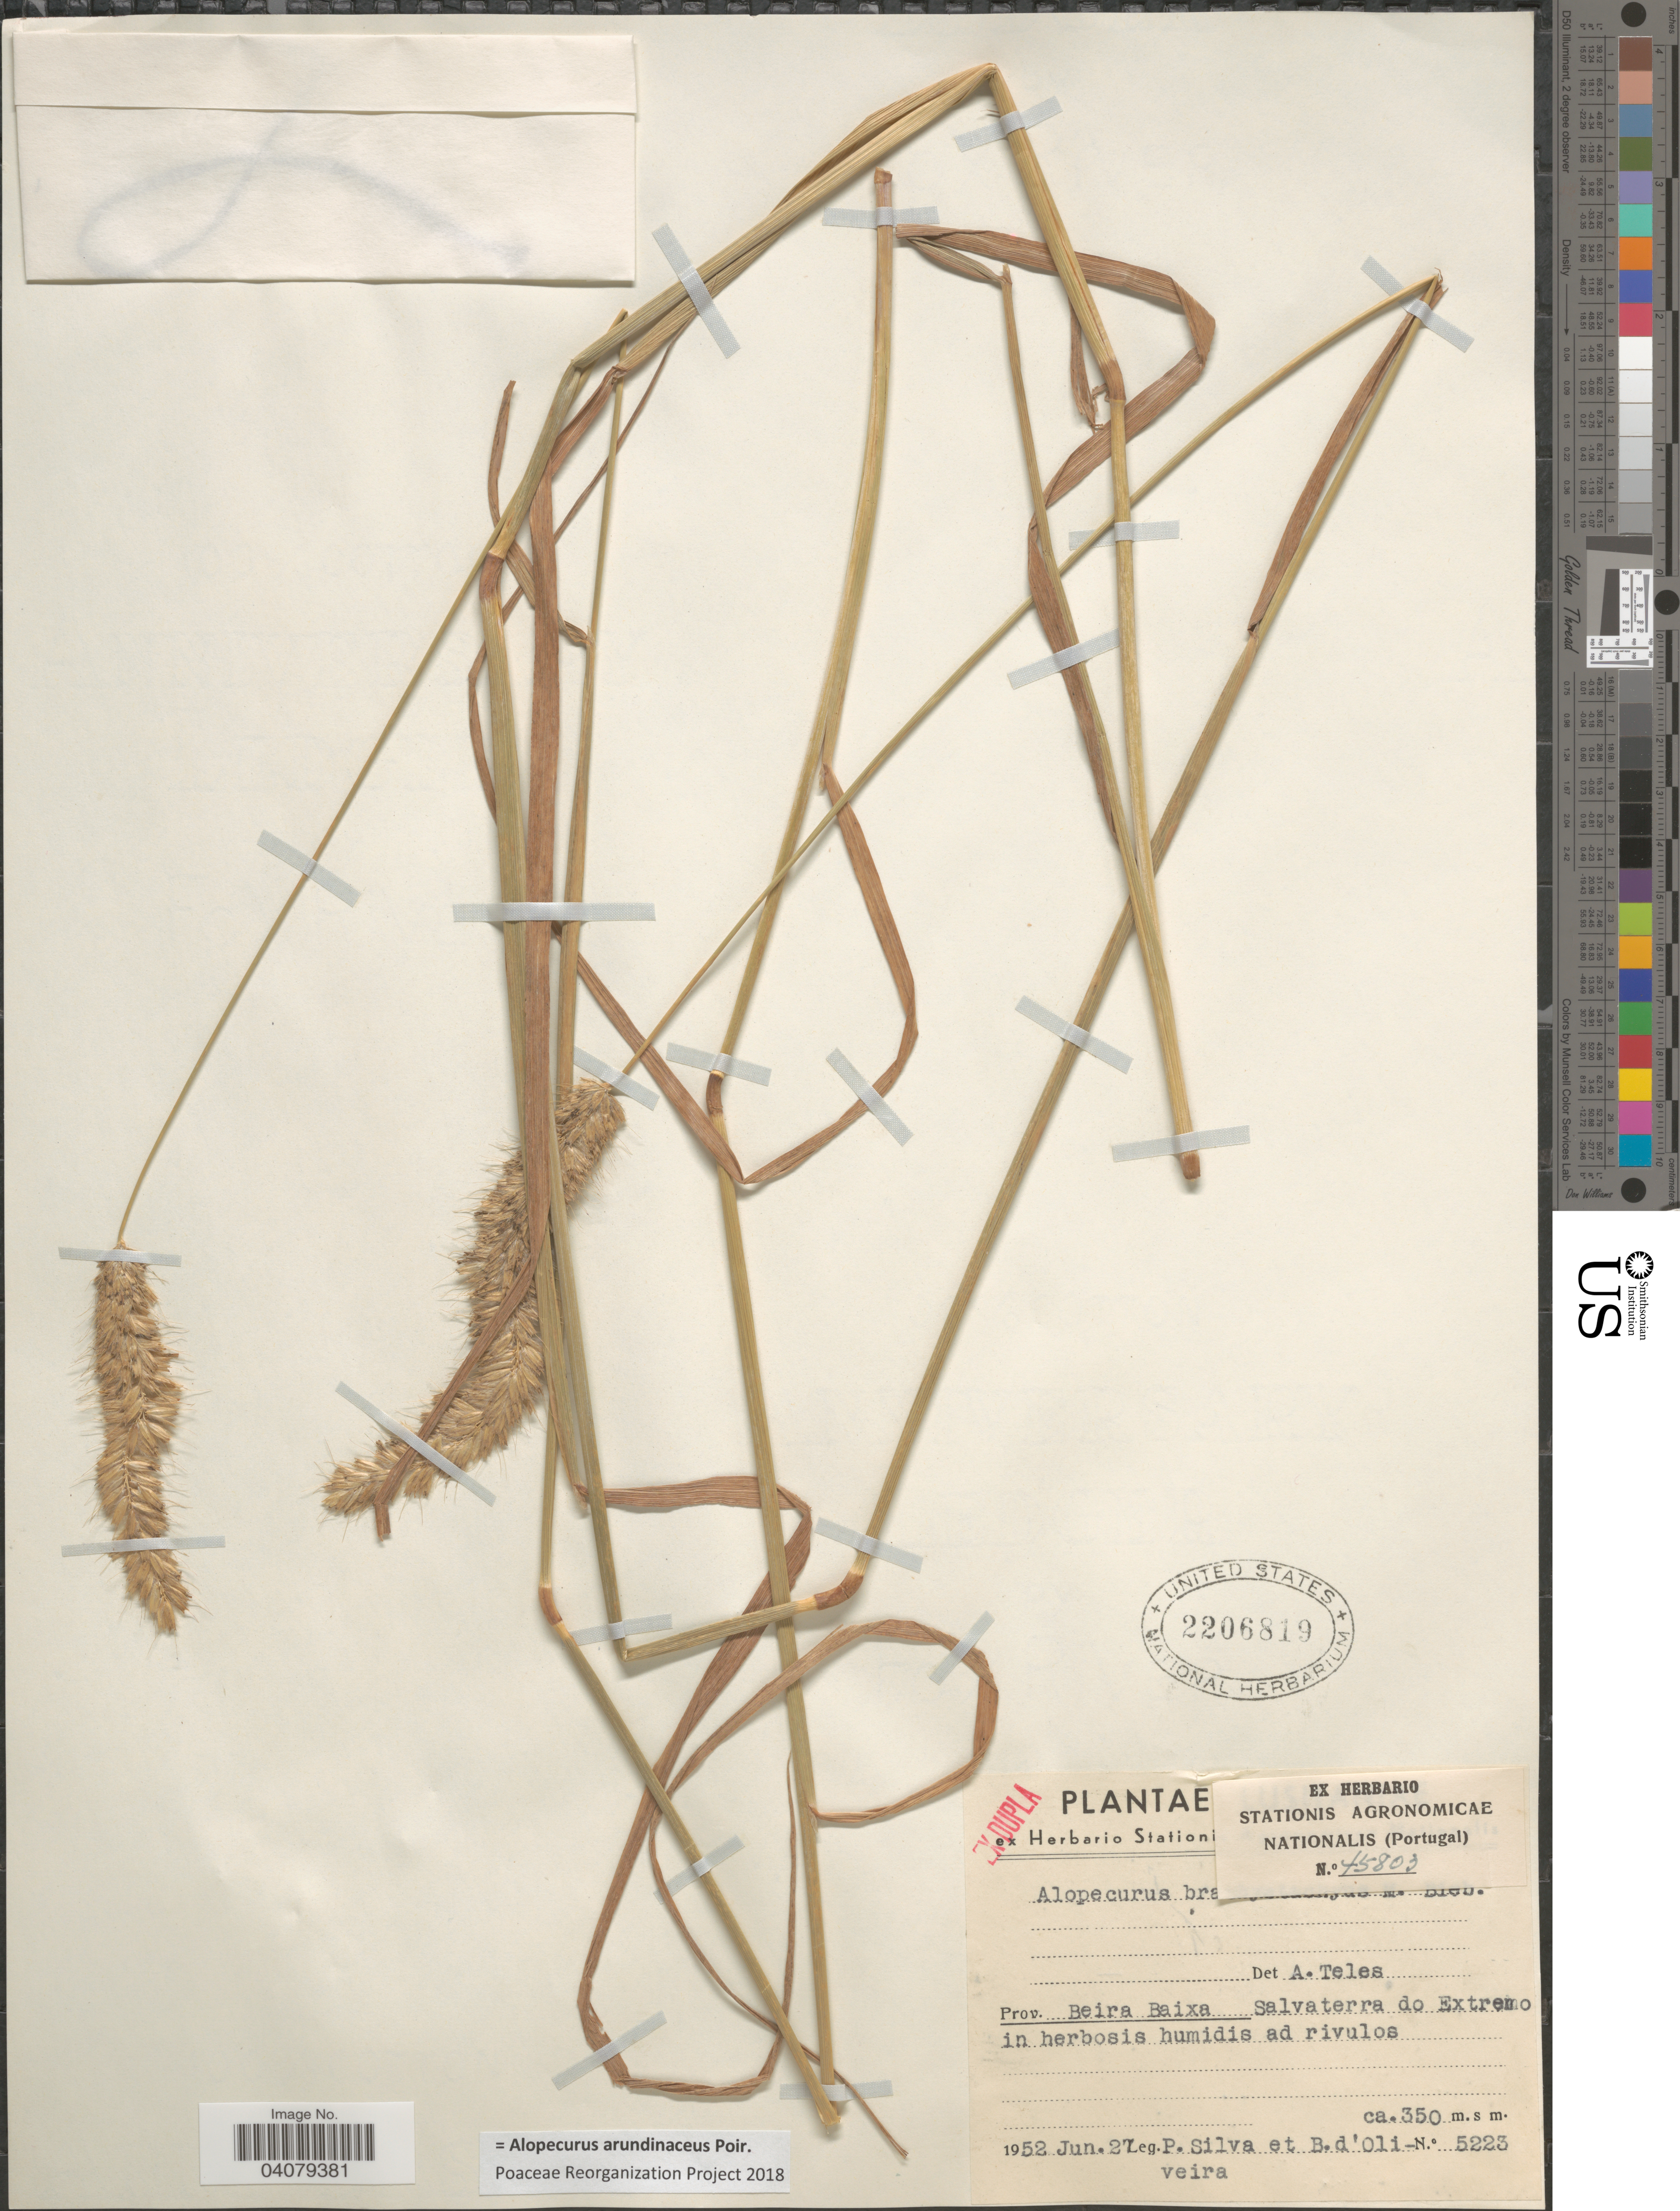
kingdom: Plantae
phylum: Tracheophyta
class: Liliopsida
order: Poales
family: Poaceae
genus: Alopecurus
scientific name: Alopecurus arundinaceus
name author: Poir.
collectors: P. Silva & B. D'Oliveira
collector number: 5223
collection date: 1952-06-27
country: Portugal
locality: Prov. Beira Baixa. Salvaterra do Extremo in herbosis humidis ad rivulos.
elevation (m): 350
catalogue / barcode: US 2206819